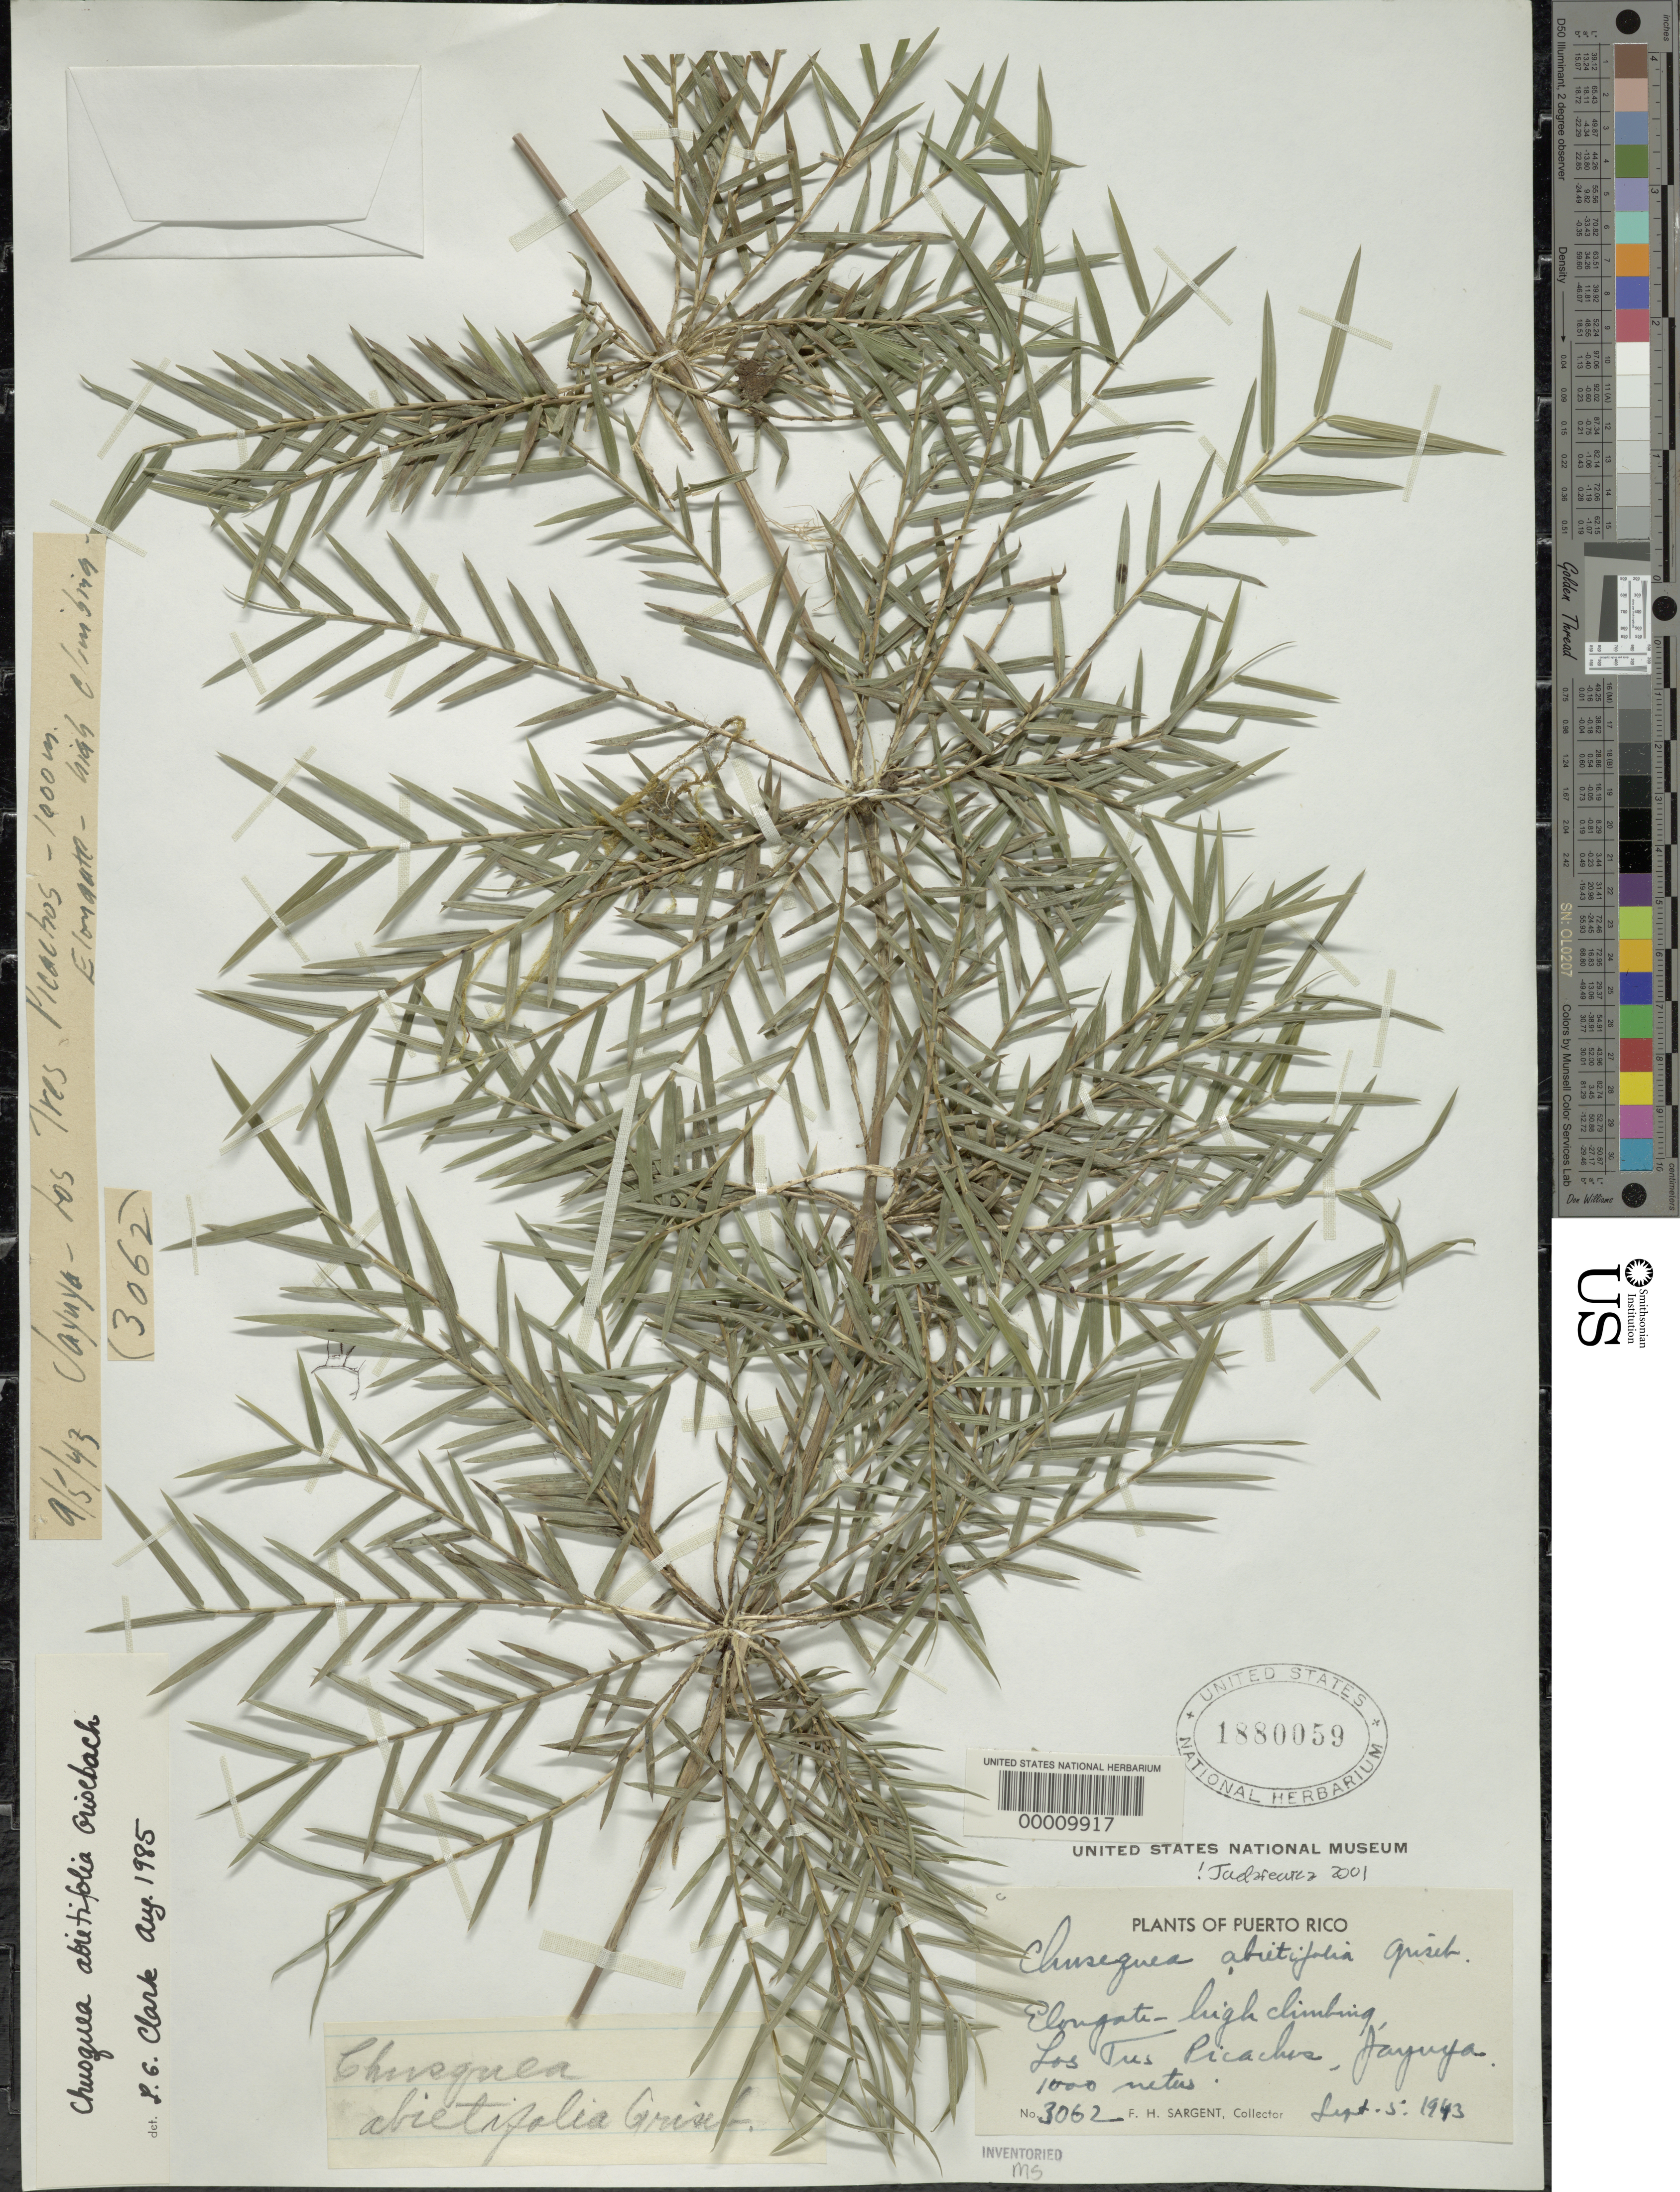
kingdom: Plantae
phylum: Tracheophyta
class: Liliopsida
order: Poales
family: Poaceae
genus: Chusquea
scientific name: Chusquea abietifolia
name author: Griseb.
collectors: F. H. Sargent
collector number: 3062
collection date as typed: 05 Sep 1943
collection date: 1943-09-05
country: Puerto Rico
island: Greater Antilles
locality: Los tres picachos, jayuya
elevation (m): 1000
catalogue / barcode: US 1880059